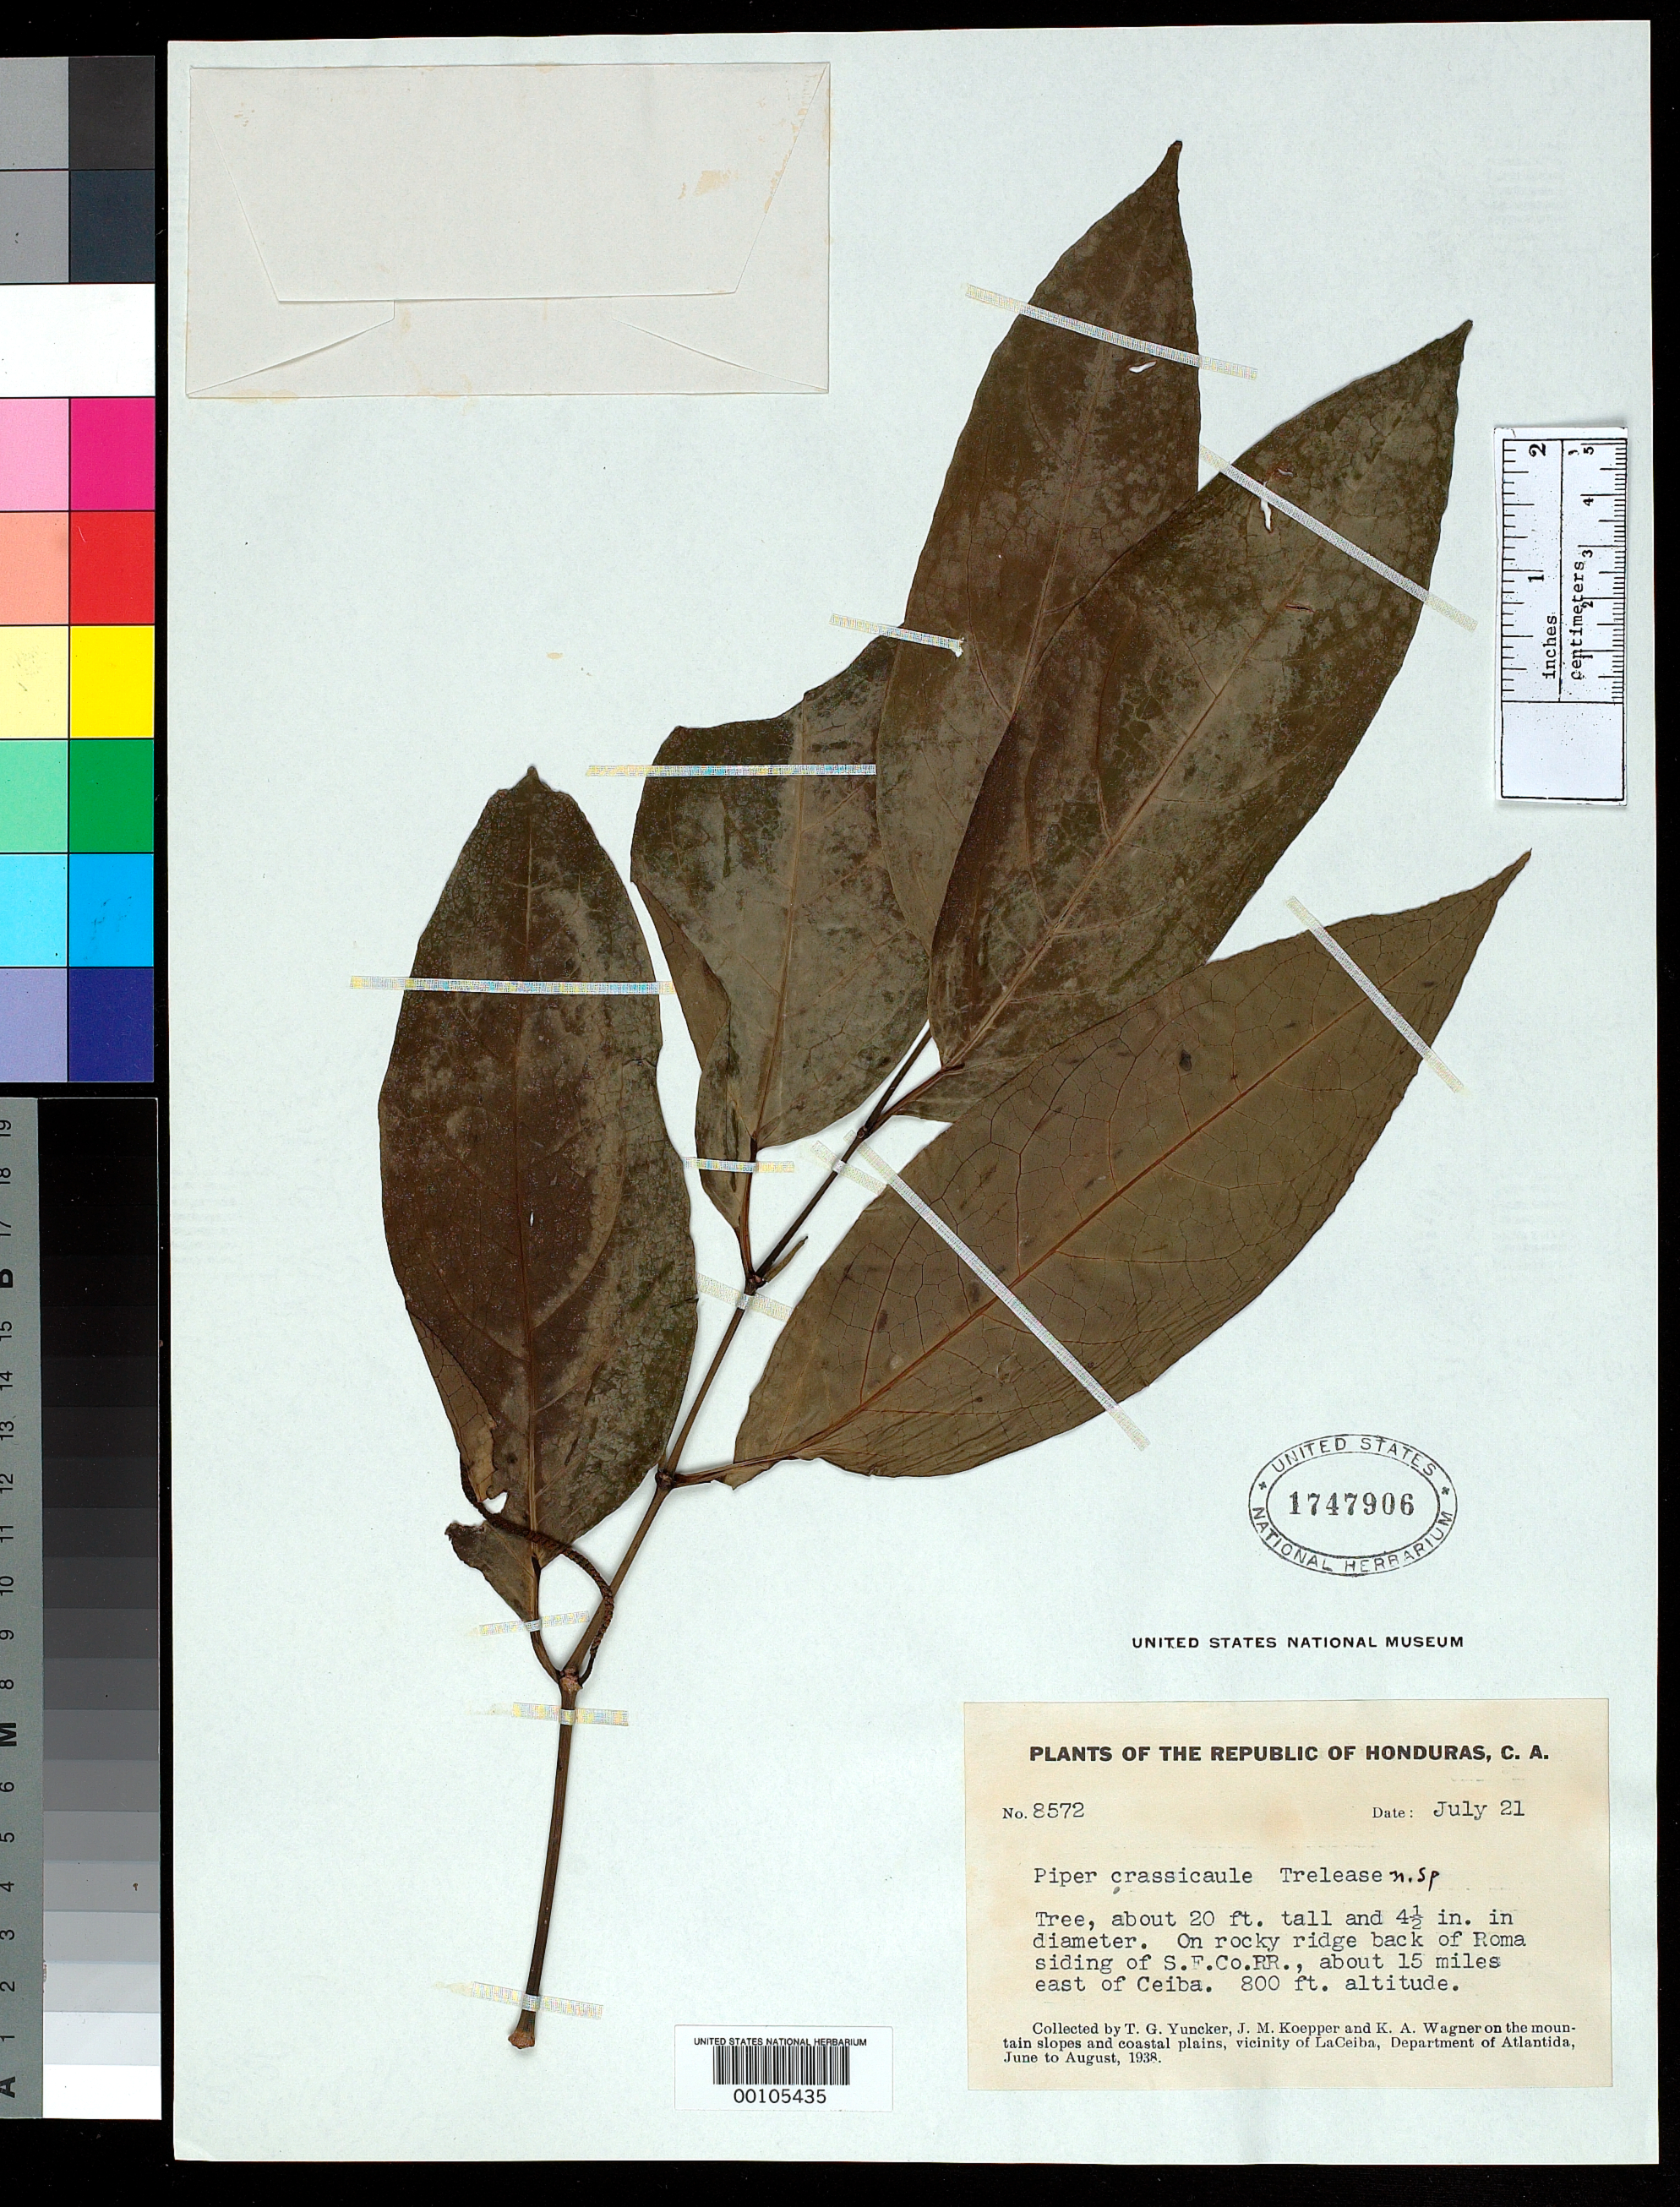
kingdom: Plantae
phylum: Tracheophyta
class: Magnoliopsida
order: Piperales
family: Piperaceae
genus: Piper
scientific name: Piper crassicaule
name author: Trel. in Yunck.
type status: Isotype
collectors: T. G. Yuncker, J. M. Koepper & K. A. Wagner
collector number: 8572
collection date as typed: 21 Jul 1938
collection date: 1938-07-21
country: Honduras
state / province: Atlántida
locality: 25 km E of Ceiba.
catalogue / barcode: US 1747906